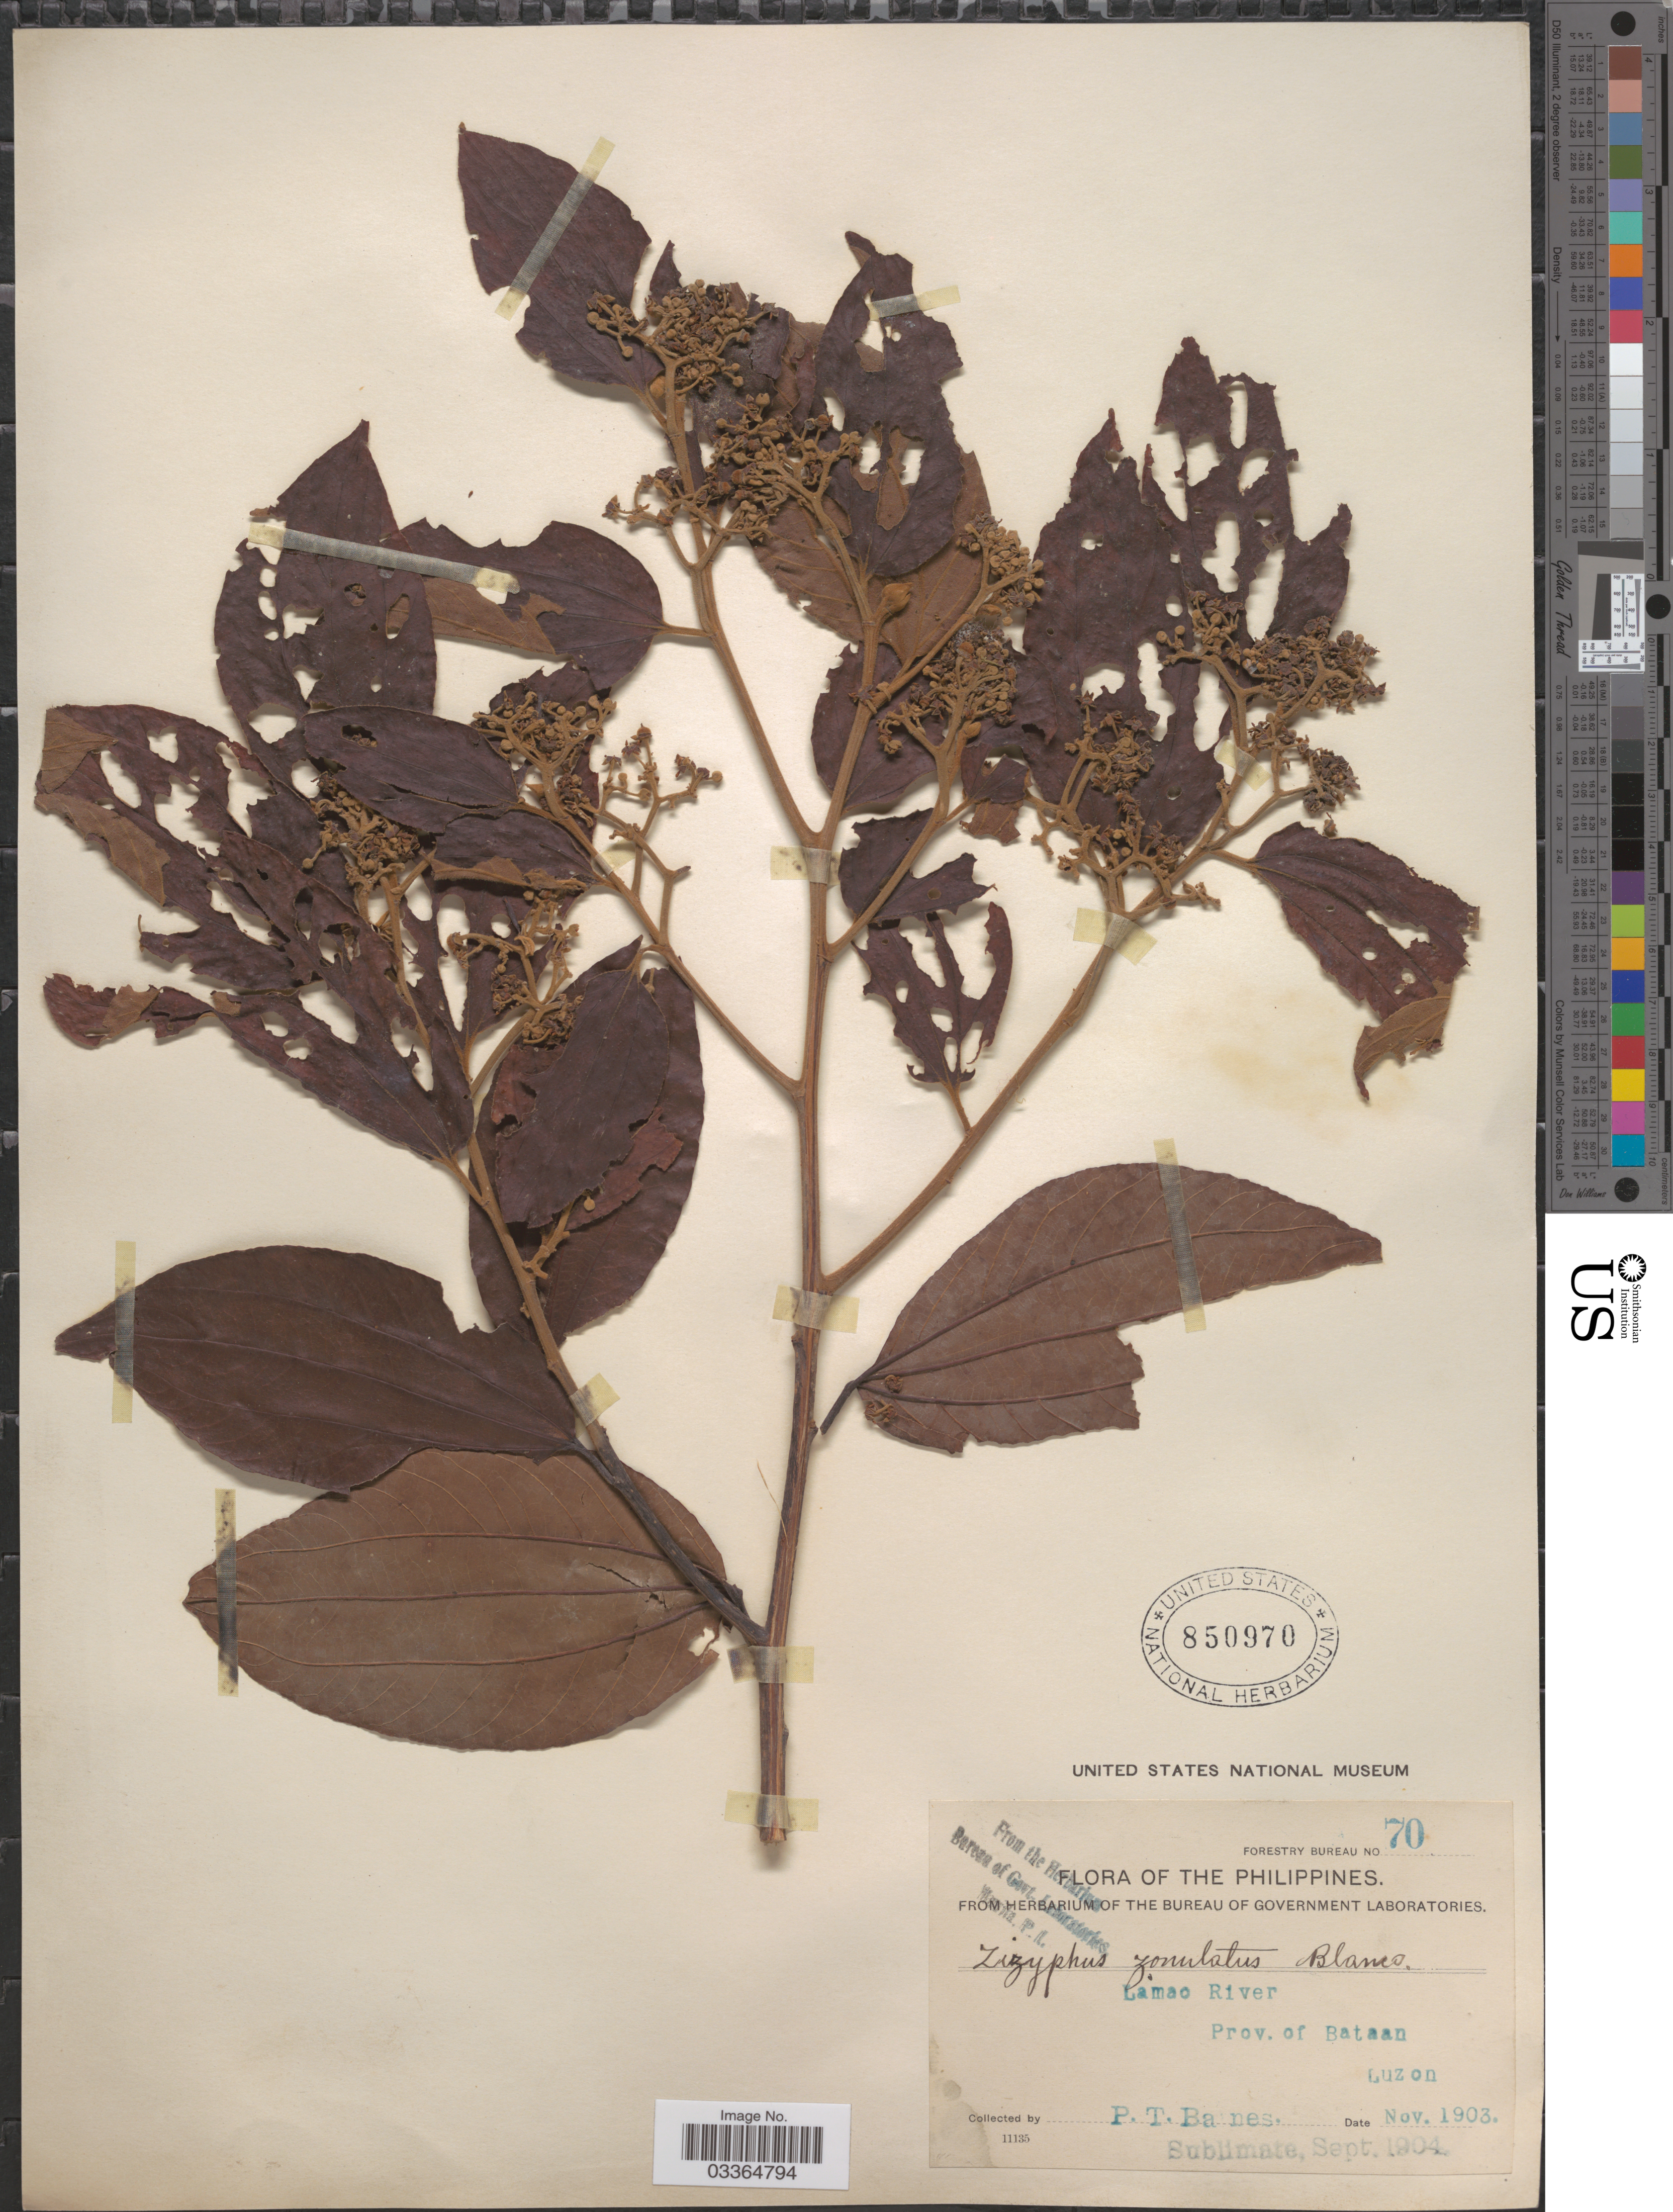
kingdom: Plantae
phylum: Tracheophyta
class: Magnoliopsida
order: Rosales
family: Rhamnaceae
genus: Ziziphus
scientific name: Ziziphus talanai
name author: (Blanco) Merr.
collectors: P. Barnes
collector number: Forestry Bureau 70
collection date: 1903-11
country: Philippines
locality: Lamao River. Prov. of Bataan. Luzon.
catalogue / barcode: US 850970